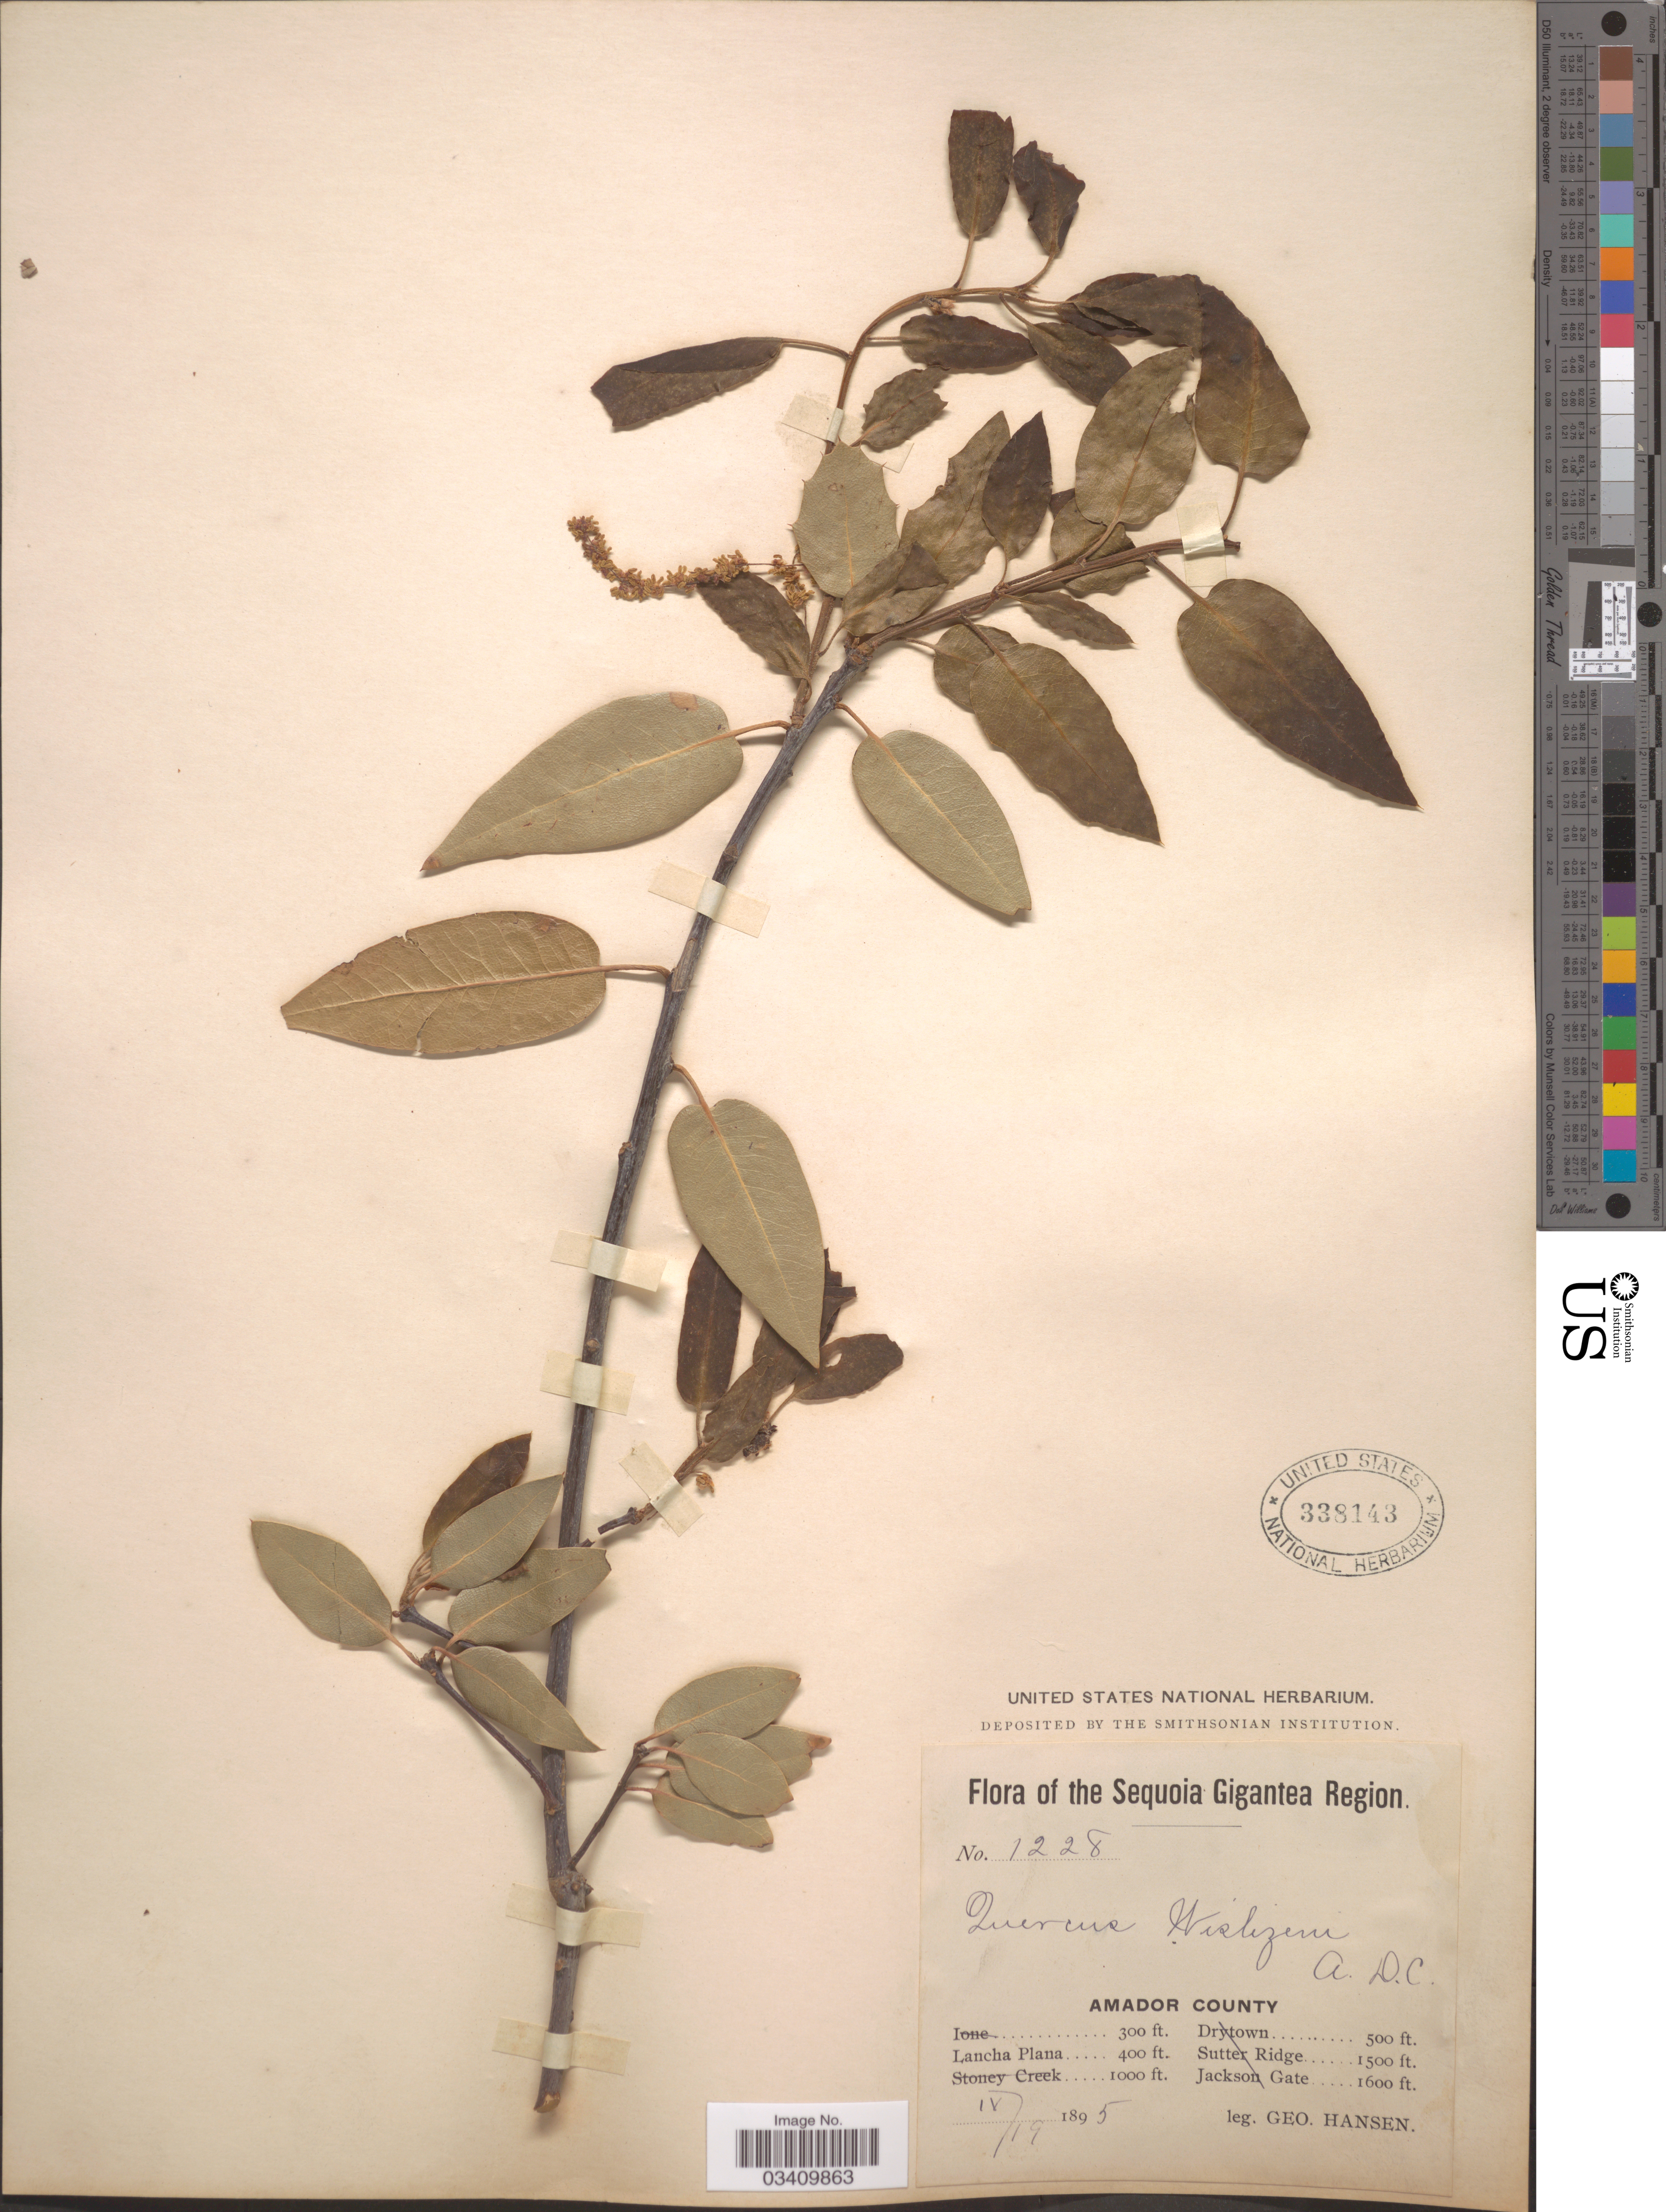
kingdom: Plantae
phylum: Tracheophyta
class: Magnoliopsida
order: Fagales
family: Fagaceae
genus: Quercus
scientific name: Quercus wislizeni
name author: A. DC.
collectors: G. Hansen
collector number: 1228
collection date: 1895-04-19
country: United States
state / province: California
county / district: Amador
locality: Sequoia Gigantea Region. Amador County. Lancha Plana.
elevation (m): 122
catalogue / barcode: US 338143